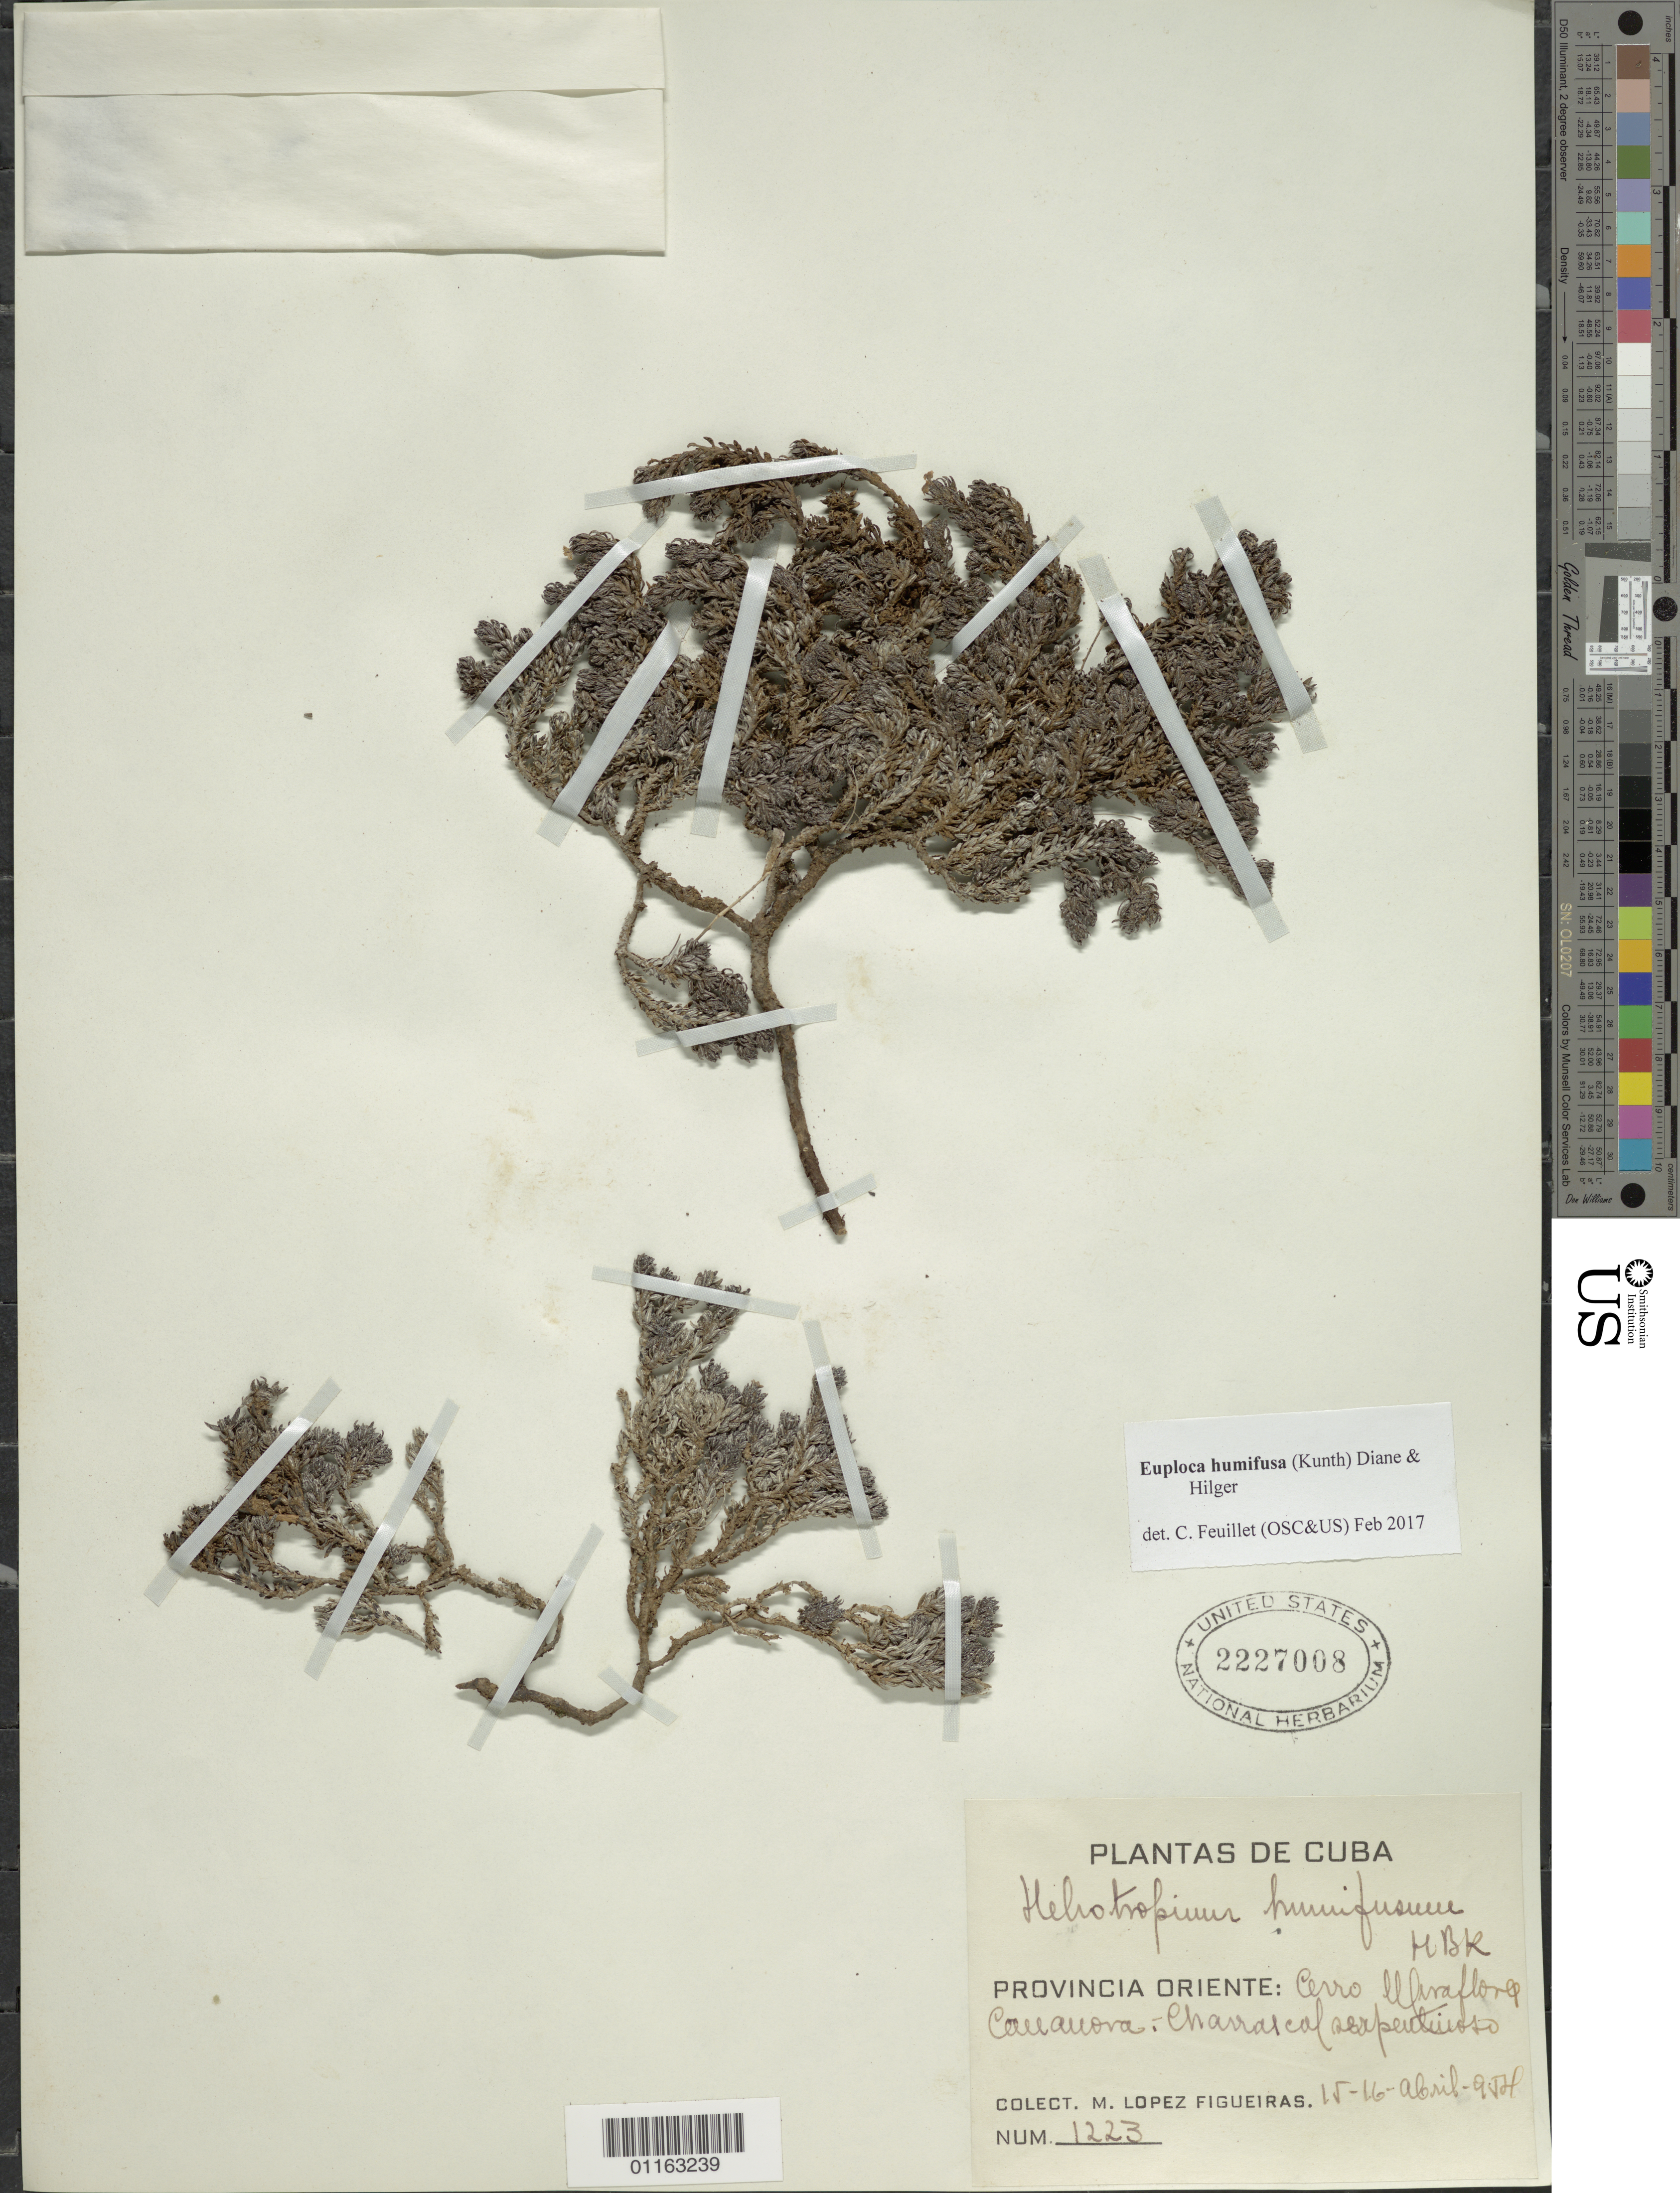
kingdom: Plantae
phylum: Tracheophyta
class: Magnoliopsida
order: Boraginales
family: Heliotropiaceae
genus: Euploca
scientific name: Euploca humifusa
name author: (Kunth) Diane & Hilger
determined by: Feuillet, C.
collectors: M. López Figueiras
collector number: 1223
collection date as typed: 15 Apr 1954 and 16 Apr 1954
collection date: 1954-04-15,1954-04-16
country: Cuba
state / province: Oriente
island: Cuba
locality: Cerro Miraflores Cananova.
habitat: Charrarcal serpentinoso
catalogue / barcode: US 2227008